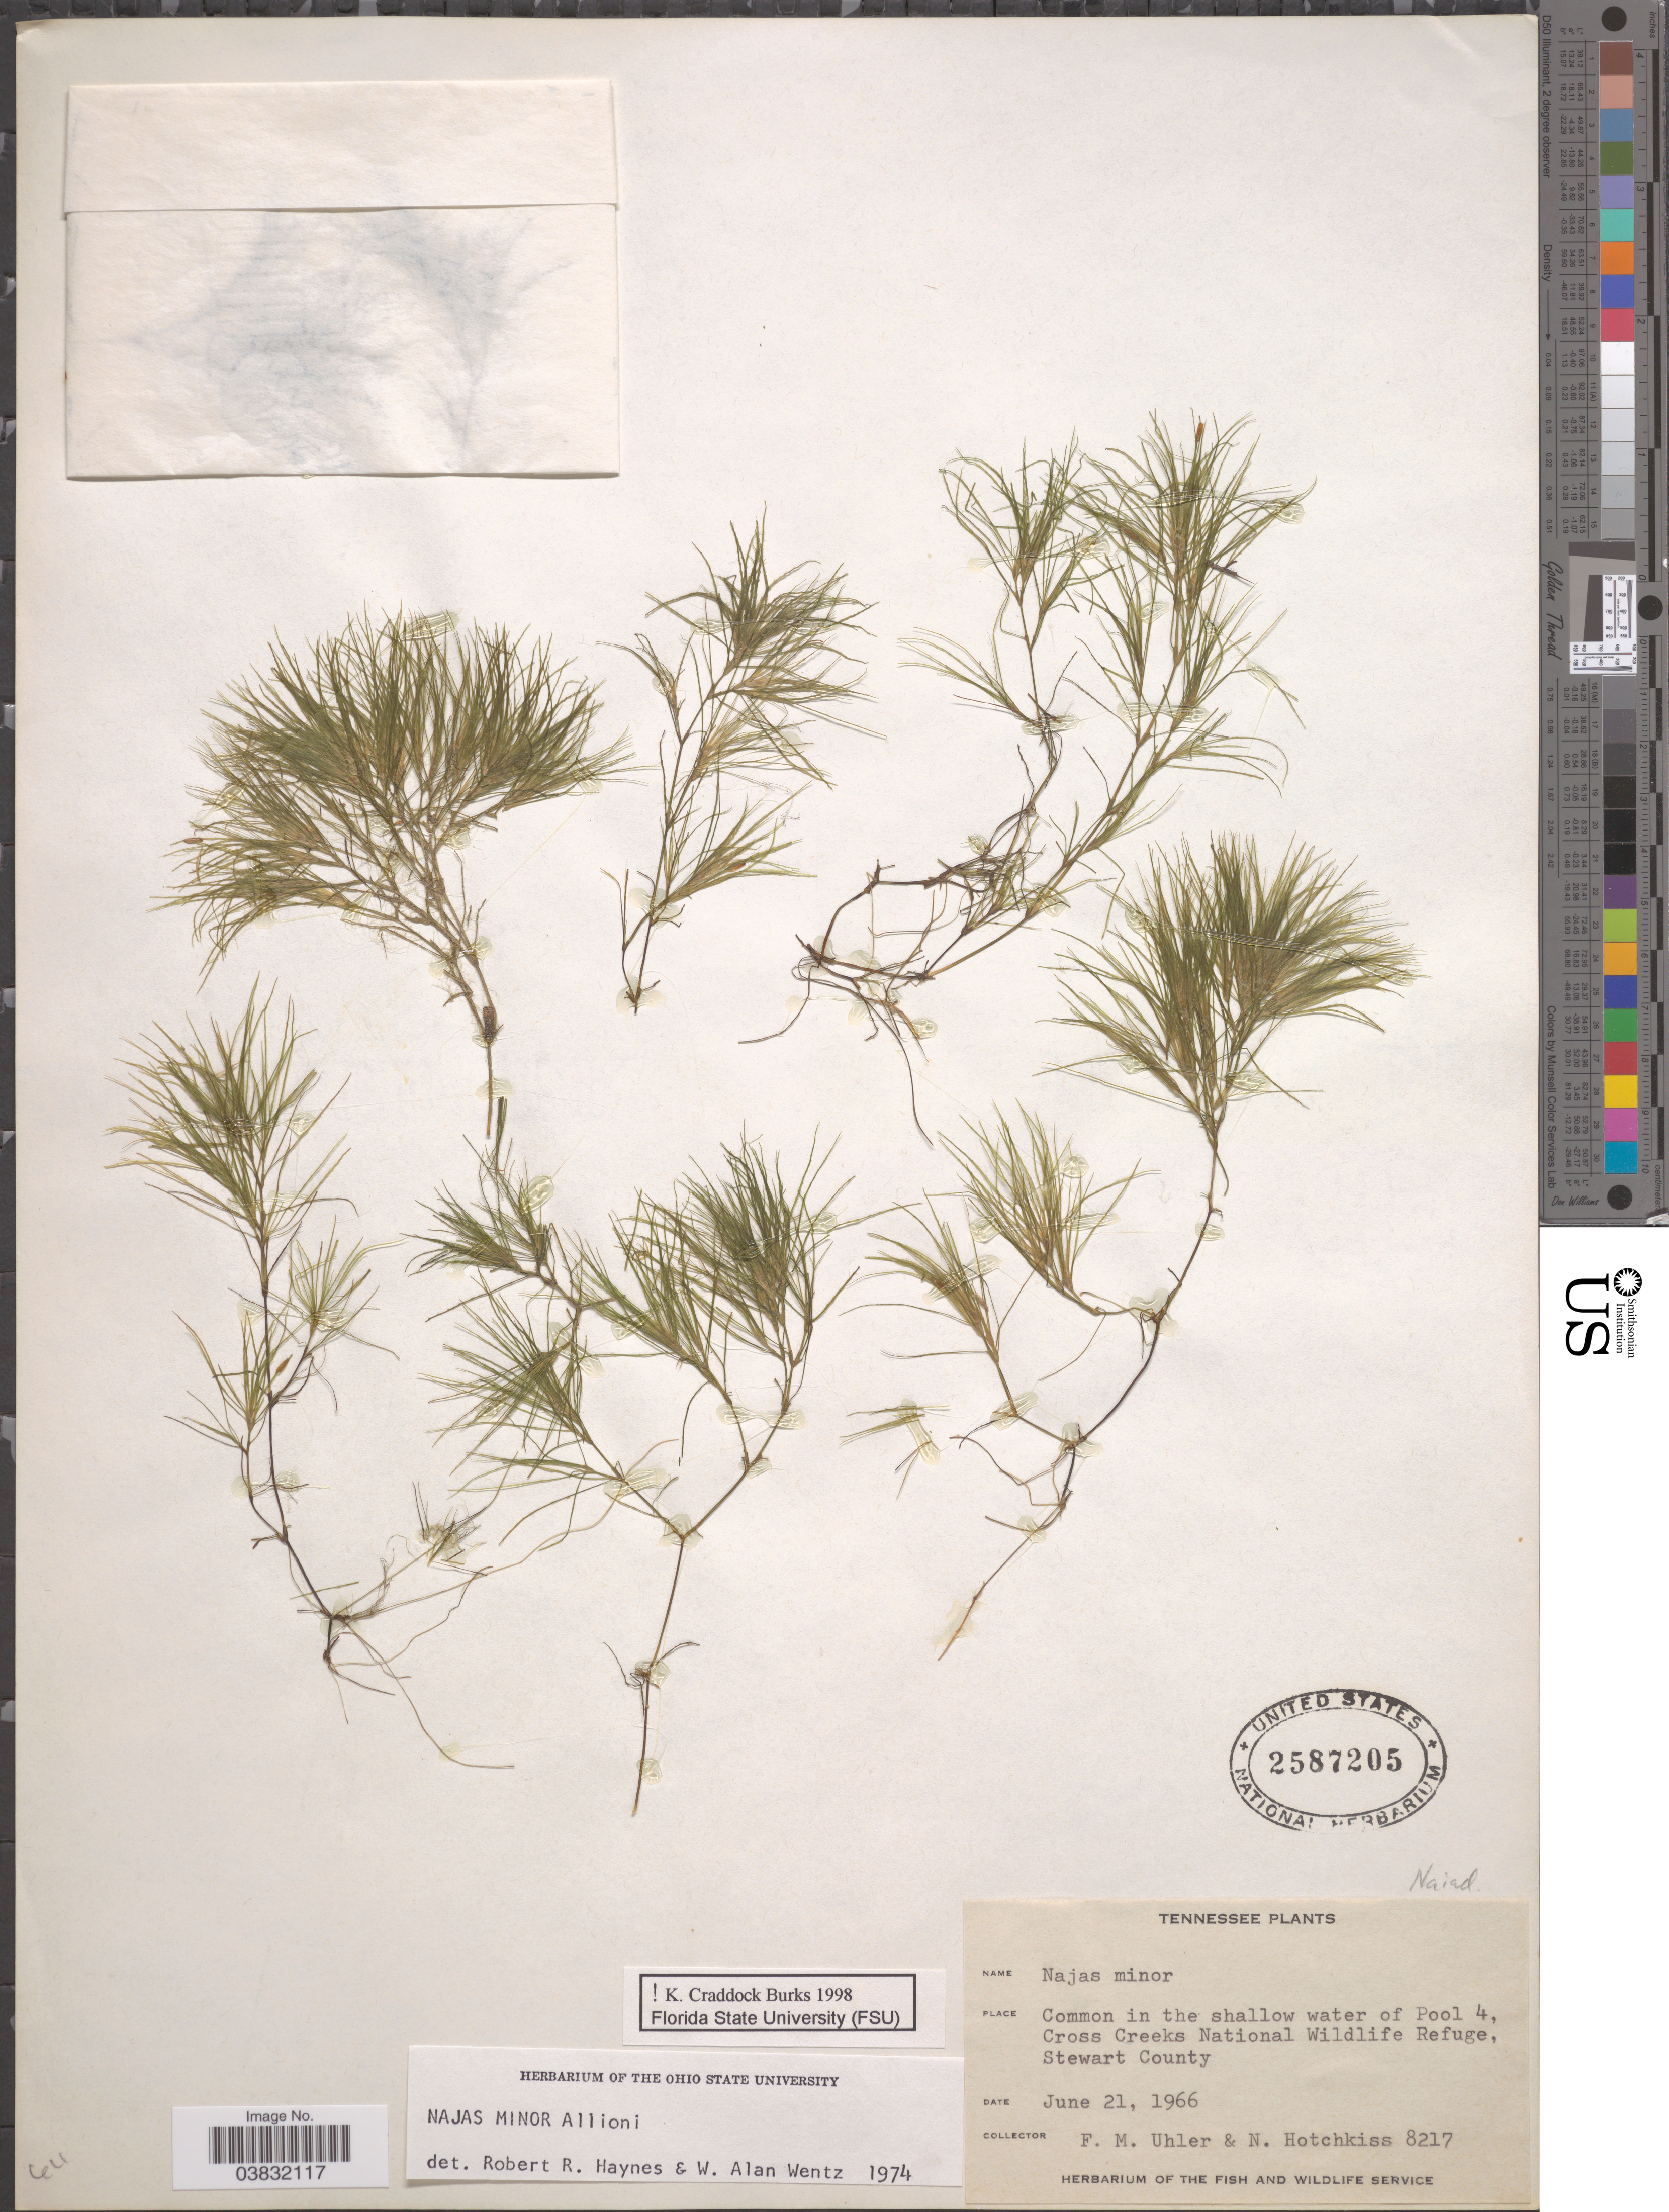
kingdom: Plantae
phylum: Tracheophyta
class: Liliopsida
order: Alismatales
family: Hydrocharitaceae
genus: Najas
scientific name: Najas minor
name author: All.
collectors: F. M. Uhler & N. Hotchkiss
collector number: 8217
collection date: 1966-06-21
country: United States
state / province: Tennessee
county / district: Stewart Co.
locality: In the shallow water of Pool 4, Cross Creeks National Wildlife Refuge.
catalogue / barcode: US 2587205